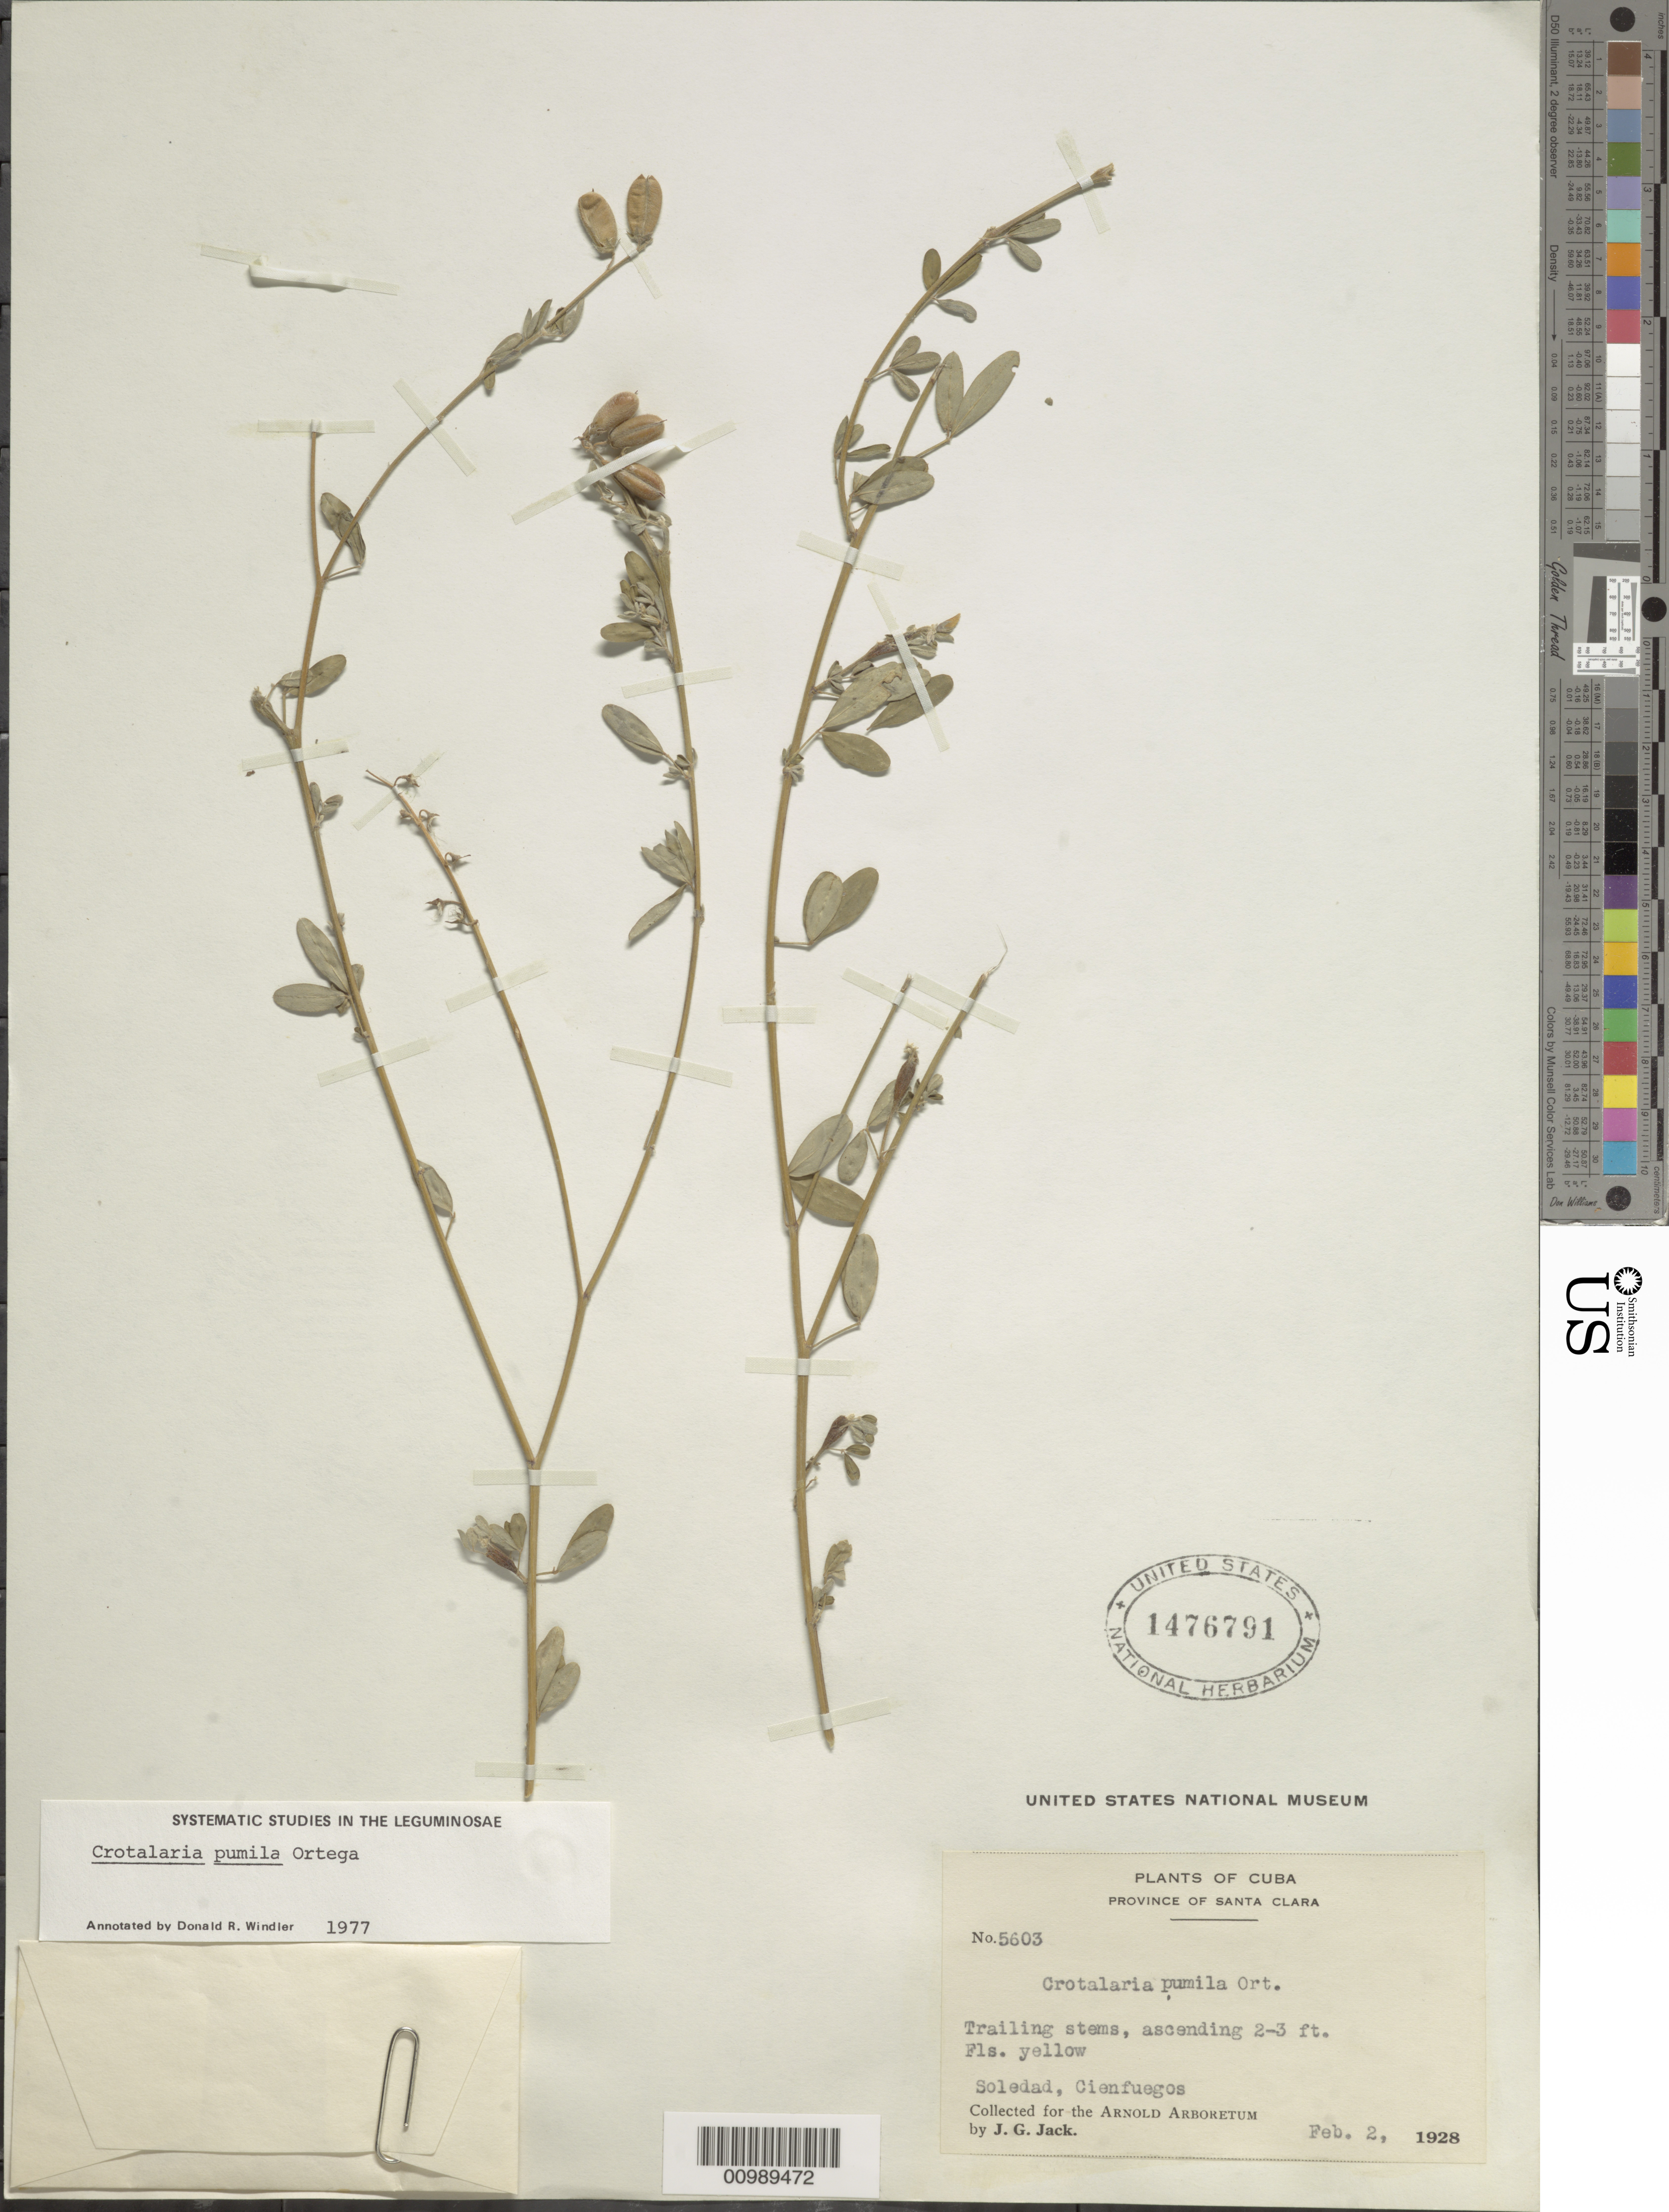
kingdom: Plantae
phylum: Tracheophyta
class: Magnoliopsida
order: Fabales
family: Fabaceae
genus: Crotalaria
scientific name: Crotalaria pumila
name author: Ortega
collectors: J. G. Jack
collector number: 5603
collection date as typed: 02 Feb 1928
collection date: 1928-02-02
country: Cuba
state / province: Cienfuegos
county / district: Santa Clara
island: Cuba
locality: Soledad, Cienfuegos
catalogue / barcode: US 1476791